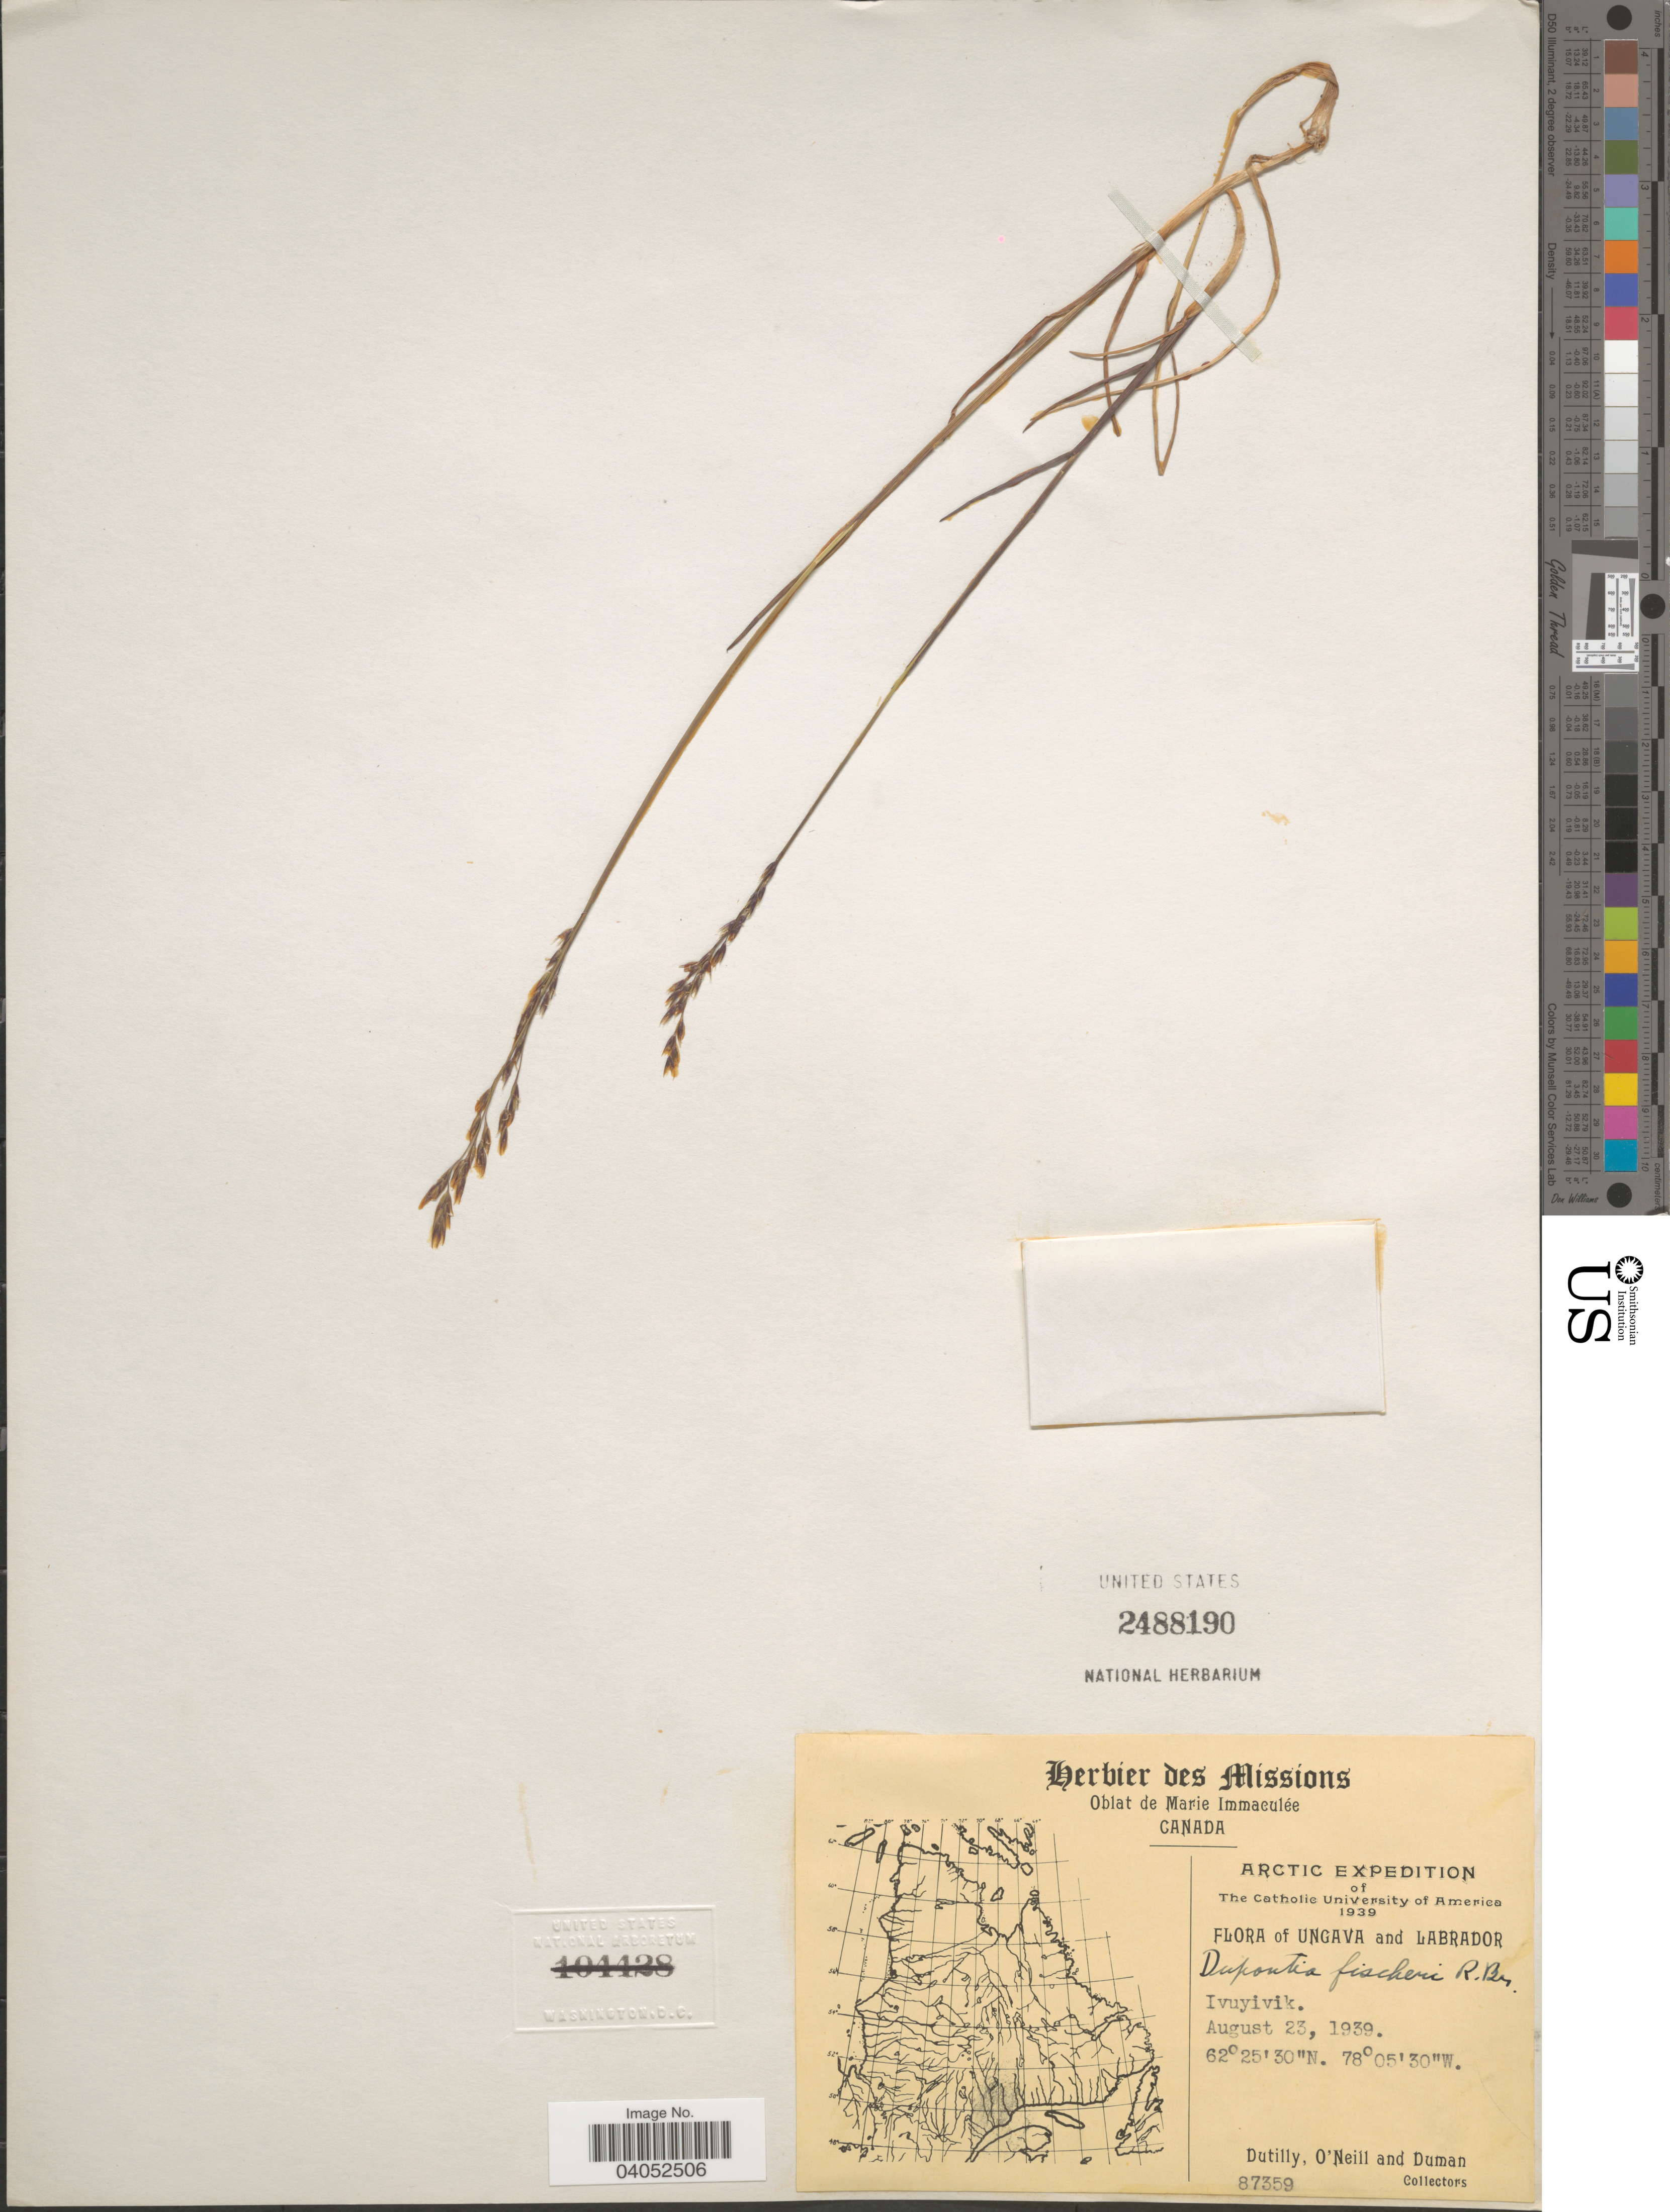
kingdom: Plantae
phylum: Tracheophyta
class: Liliopsida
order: Poales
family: Poaceae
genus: Dupontia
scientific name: Dupontia micrantha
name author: Holm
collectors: -. Dutilly, -. O'Neill & -. Duman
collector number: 87359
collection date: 1939-08-23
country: Canada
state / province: Newfoundland and Labrador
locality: Ungava and Labrador. Ivuyivik.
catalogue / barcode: US 2488190